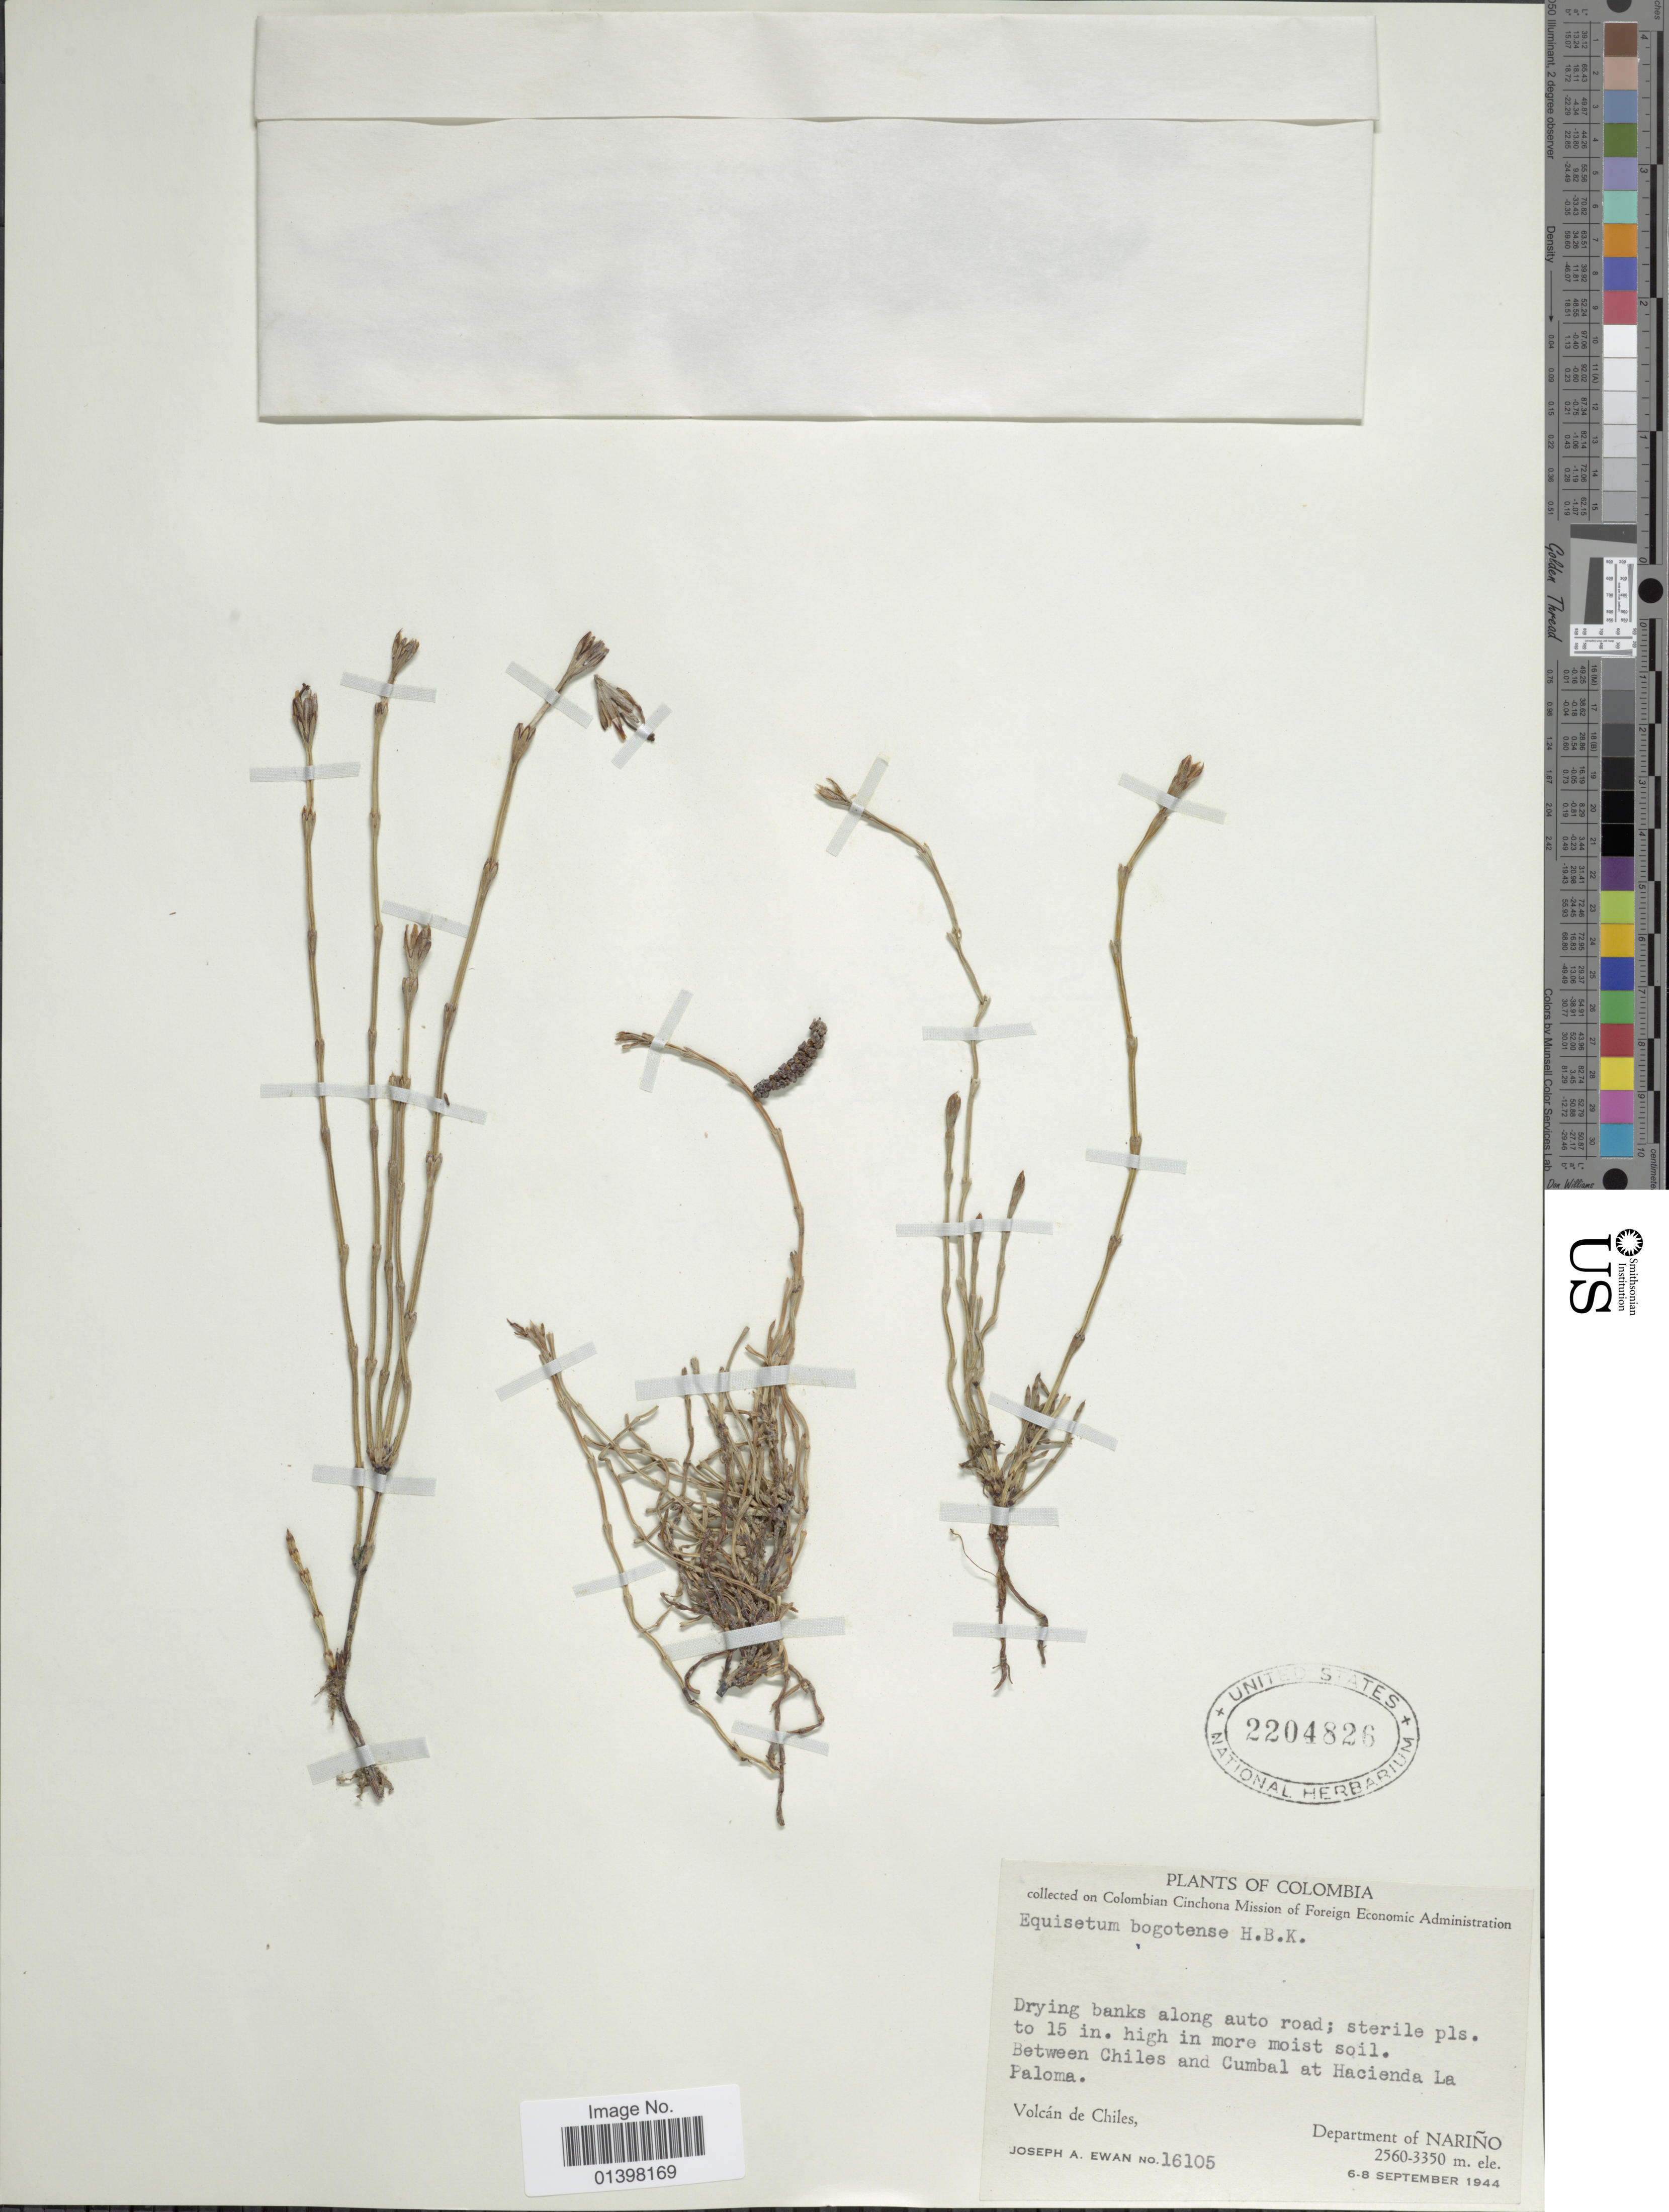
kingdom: Plantae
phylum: Tracheophyta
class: Polypodiopsida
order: Equisetales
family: Equisetaceae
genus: Equisetum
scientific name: Equisetum bogotense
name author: Kunth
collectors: J. A. Ewan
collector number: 16105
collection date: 1944-09-06/1944-09-08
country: Colombia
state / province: Nariño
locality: Between Chiles and Cumbal at Hacienda La Paloma, Volcán de Chiles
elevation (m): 2560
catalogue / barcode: US 2204826